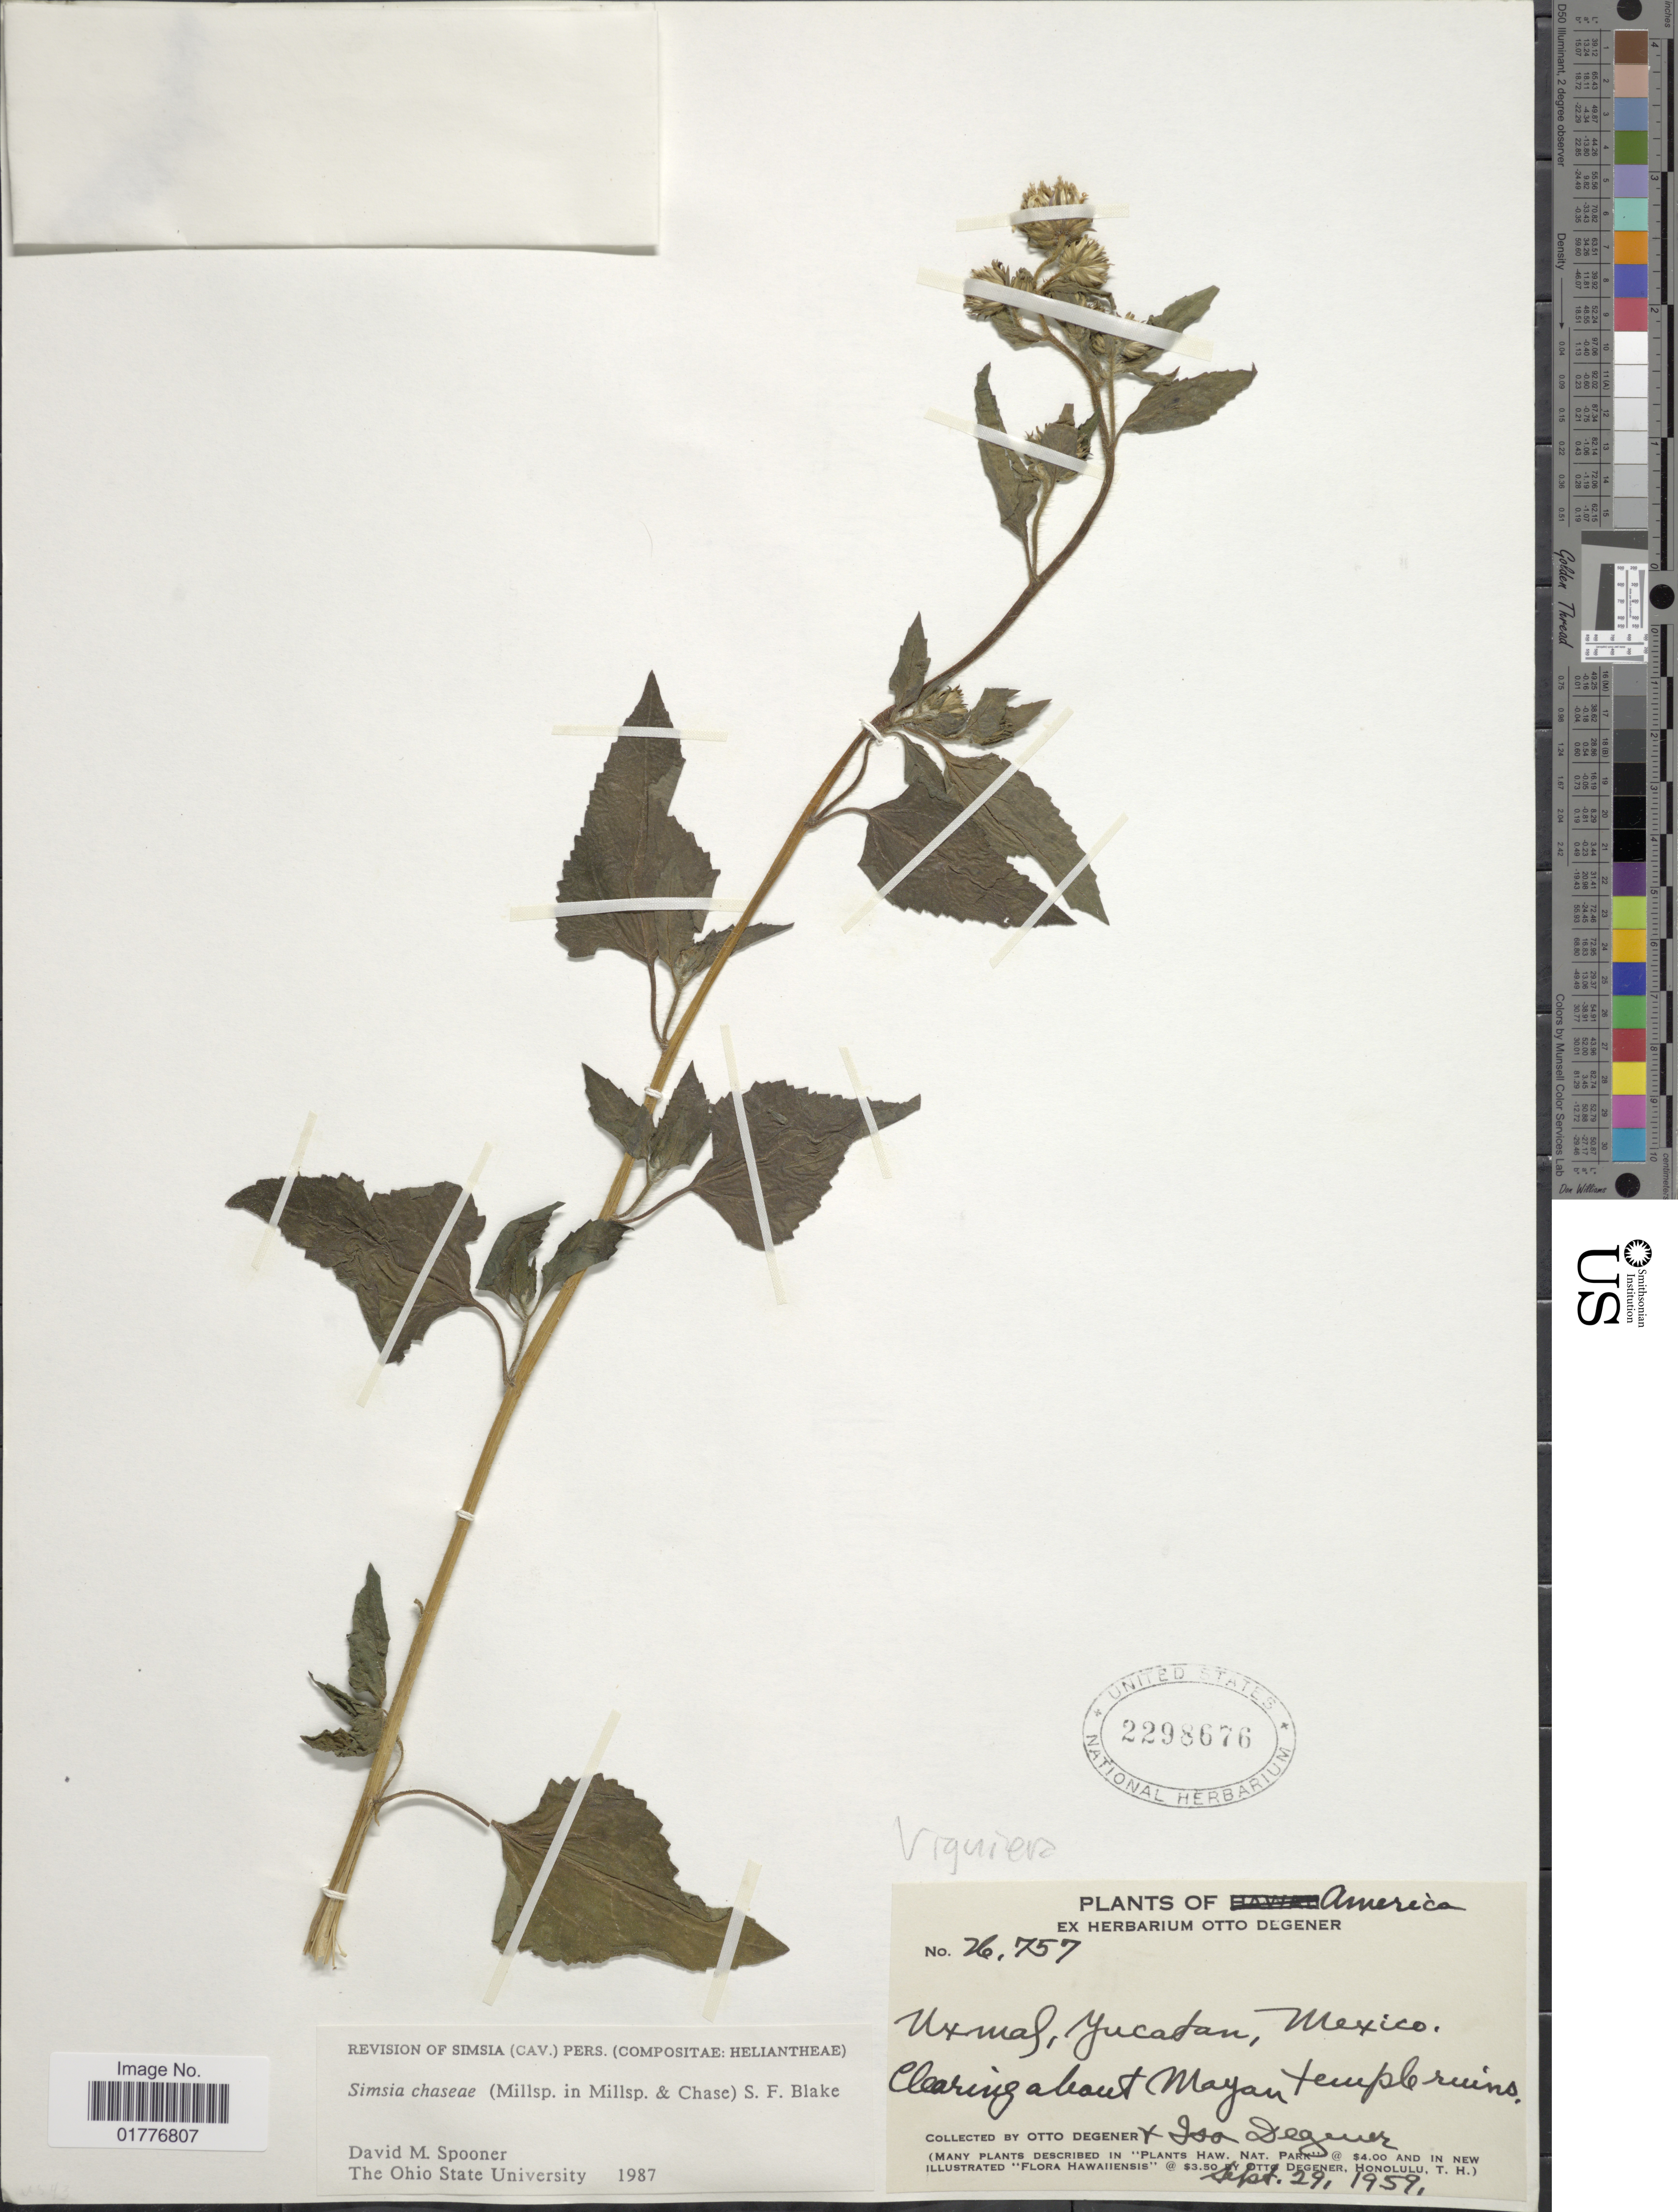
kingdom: Plantae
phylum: Tracheophyta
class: Magnoliopsida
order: Asterales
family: Asteraceae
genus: Simsia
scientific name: Simsia chasei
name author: (Millsp.) S.F. Blake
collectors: O. Degener & I. Degener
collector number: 26757*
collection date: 1959-09-29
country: Mexico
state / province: Yucatán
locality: Uxmal, Clearing about Mayan temple ruins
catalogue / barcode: US 2298676